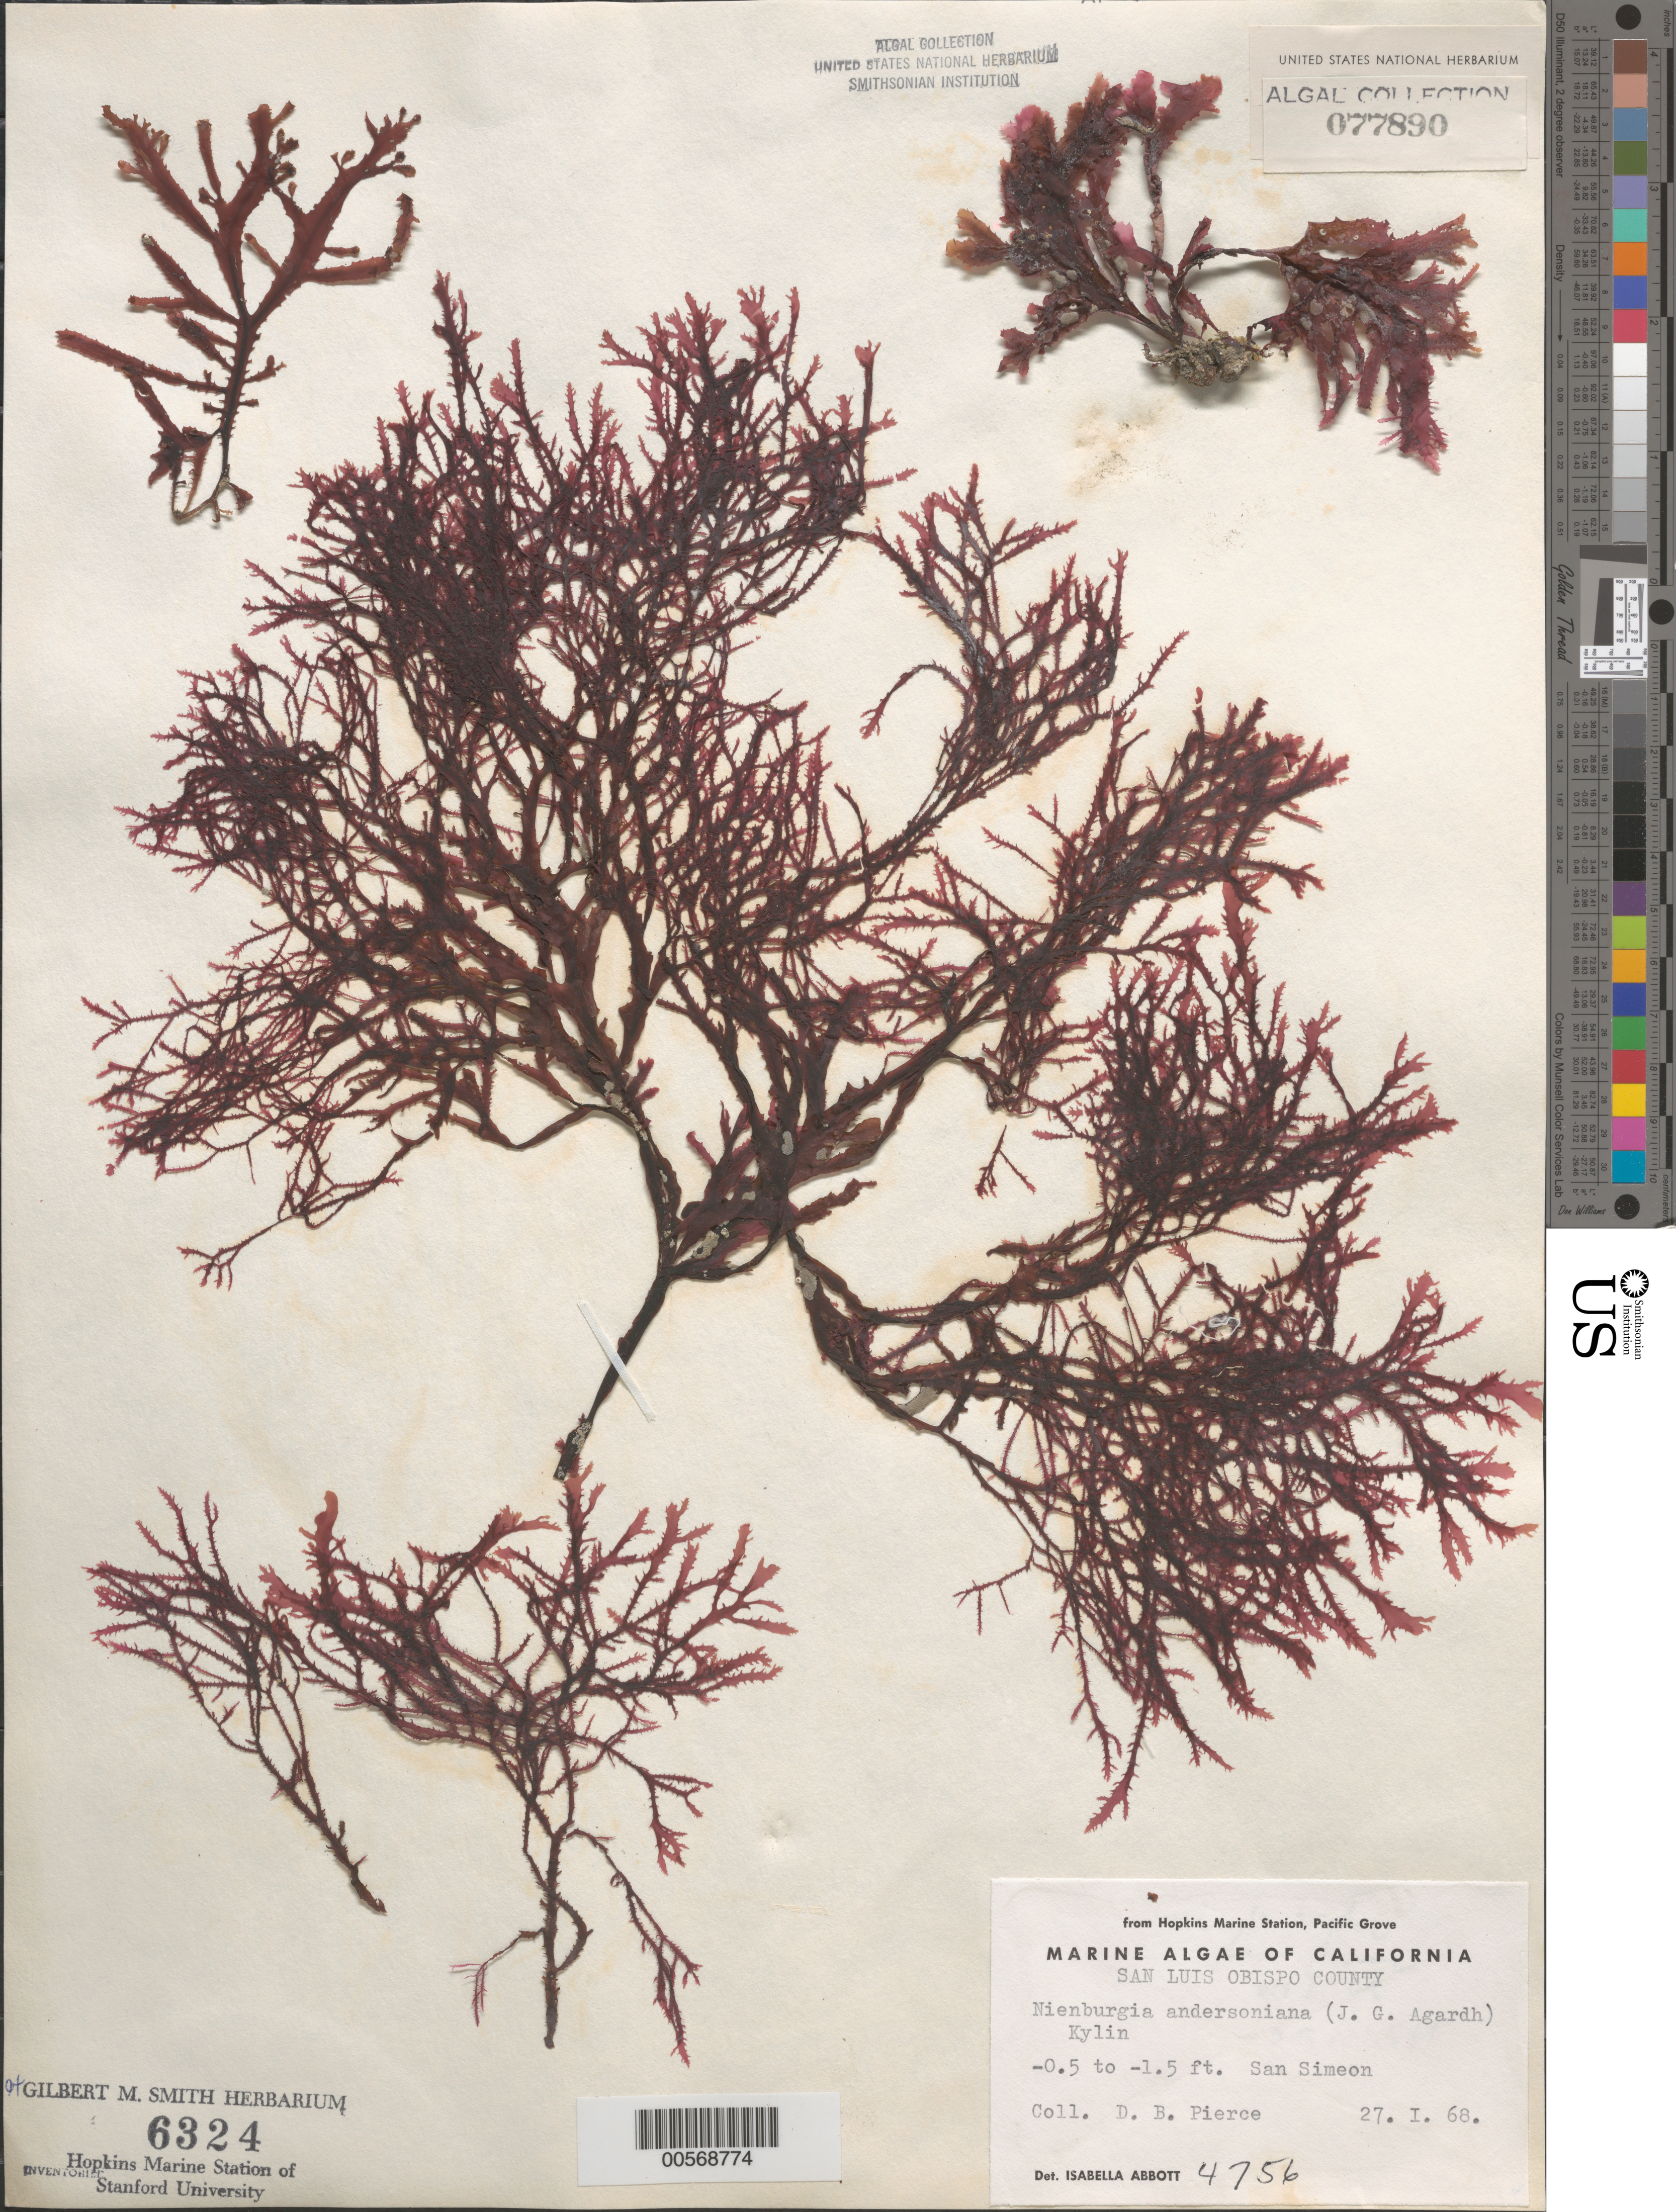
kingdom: Plantae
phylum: Rhodophyta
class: Florideophyceae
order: Ceramiales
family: Delesseriaceae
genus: Nienburgia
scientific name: Nienburgia andersoniana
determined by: Abbott, Isabella A.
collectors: D. Pierce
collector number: IAA 4756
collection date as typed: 27 Jan 1968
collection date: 1968-01-27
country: United States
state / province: California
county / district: San Luis Obispo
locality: San Simeon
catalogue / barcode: US 77890